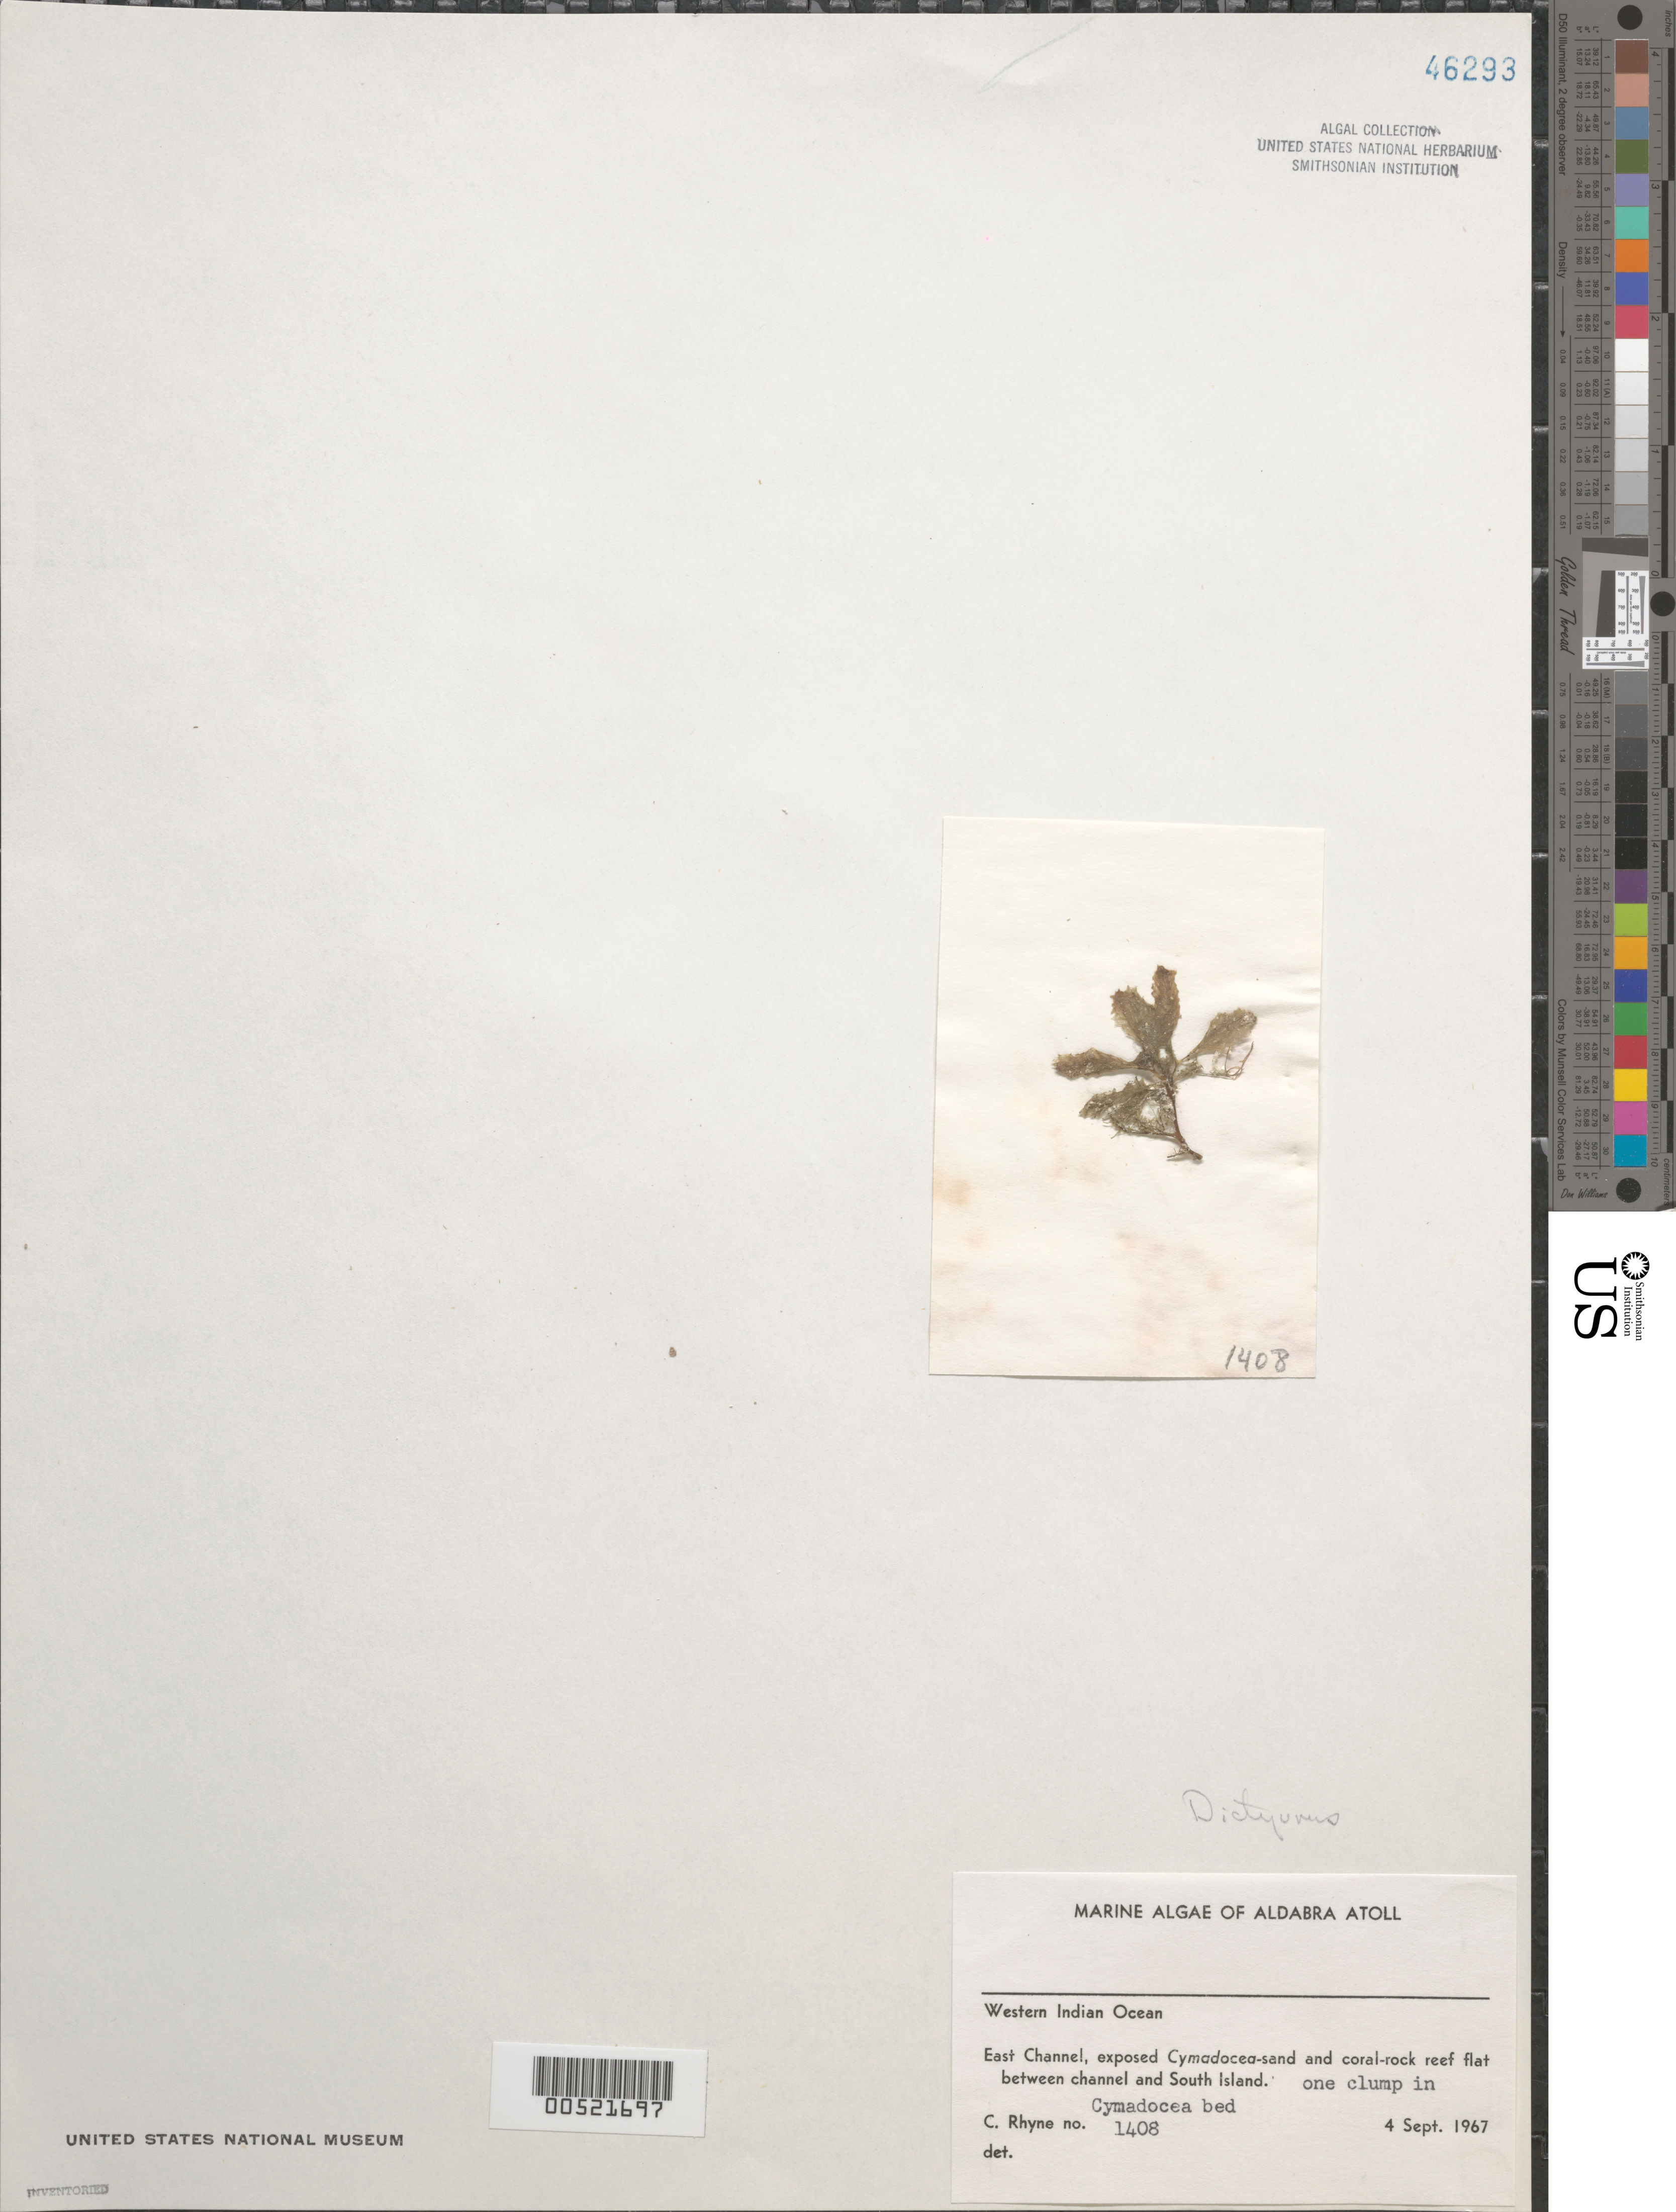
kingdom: Plantae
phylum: Rhodophyta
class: Florideophyceae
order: Ceramiales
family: Dasyaceae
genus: Dictyurus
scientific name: Dictyurus sp.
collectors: C. Rhyne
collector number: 1408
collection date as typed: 04 Sep 1967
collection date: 1967-09-04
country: Seychelles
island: Aldabra Atoll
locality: Between East Channel and South Island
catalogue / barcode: US 46293